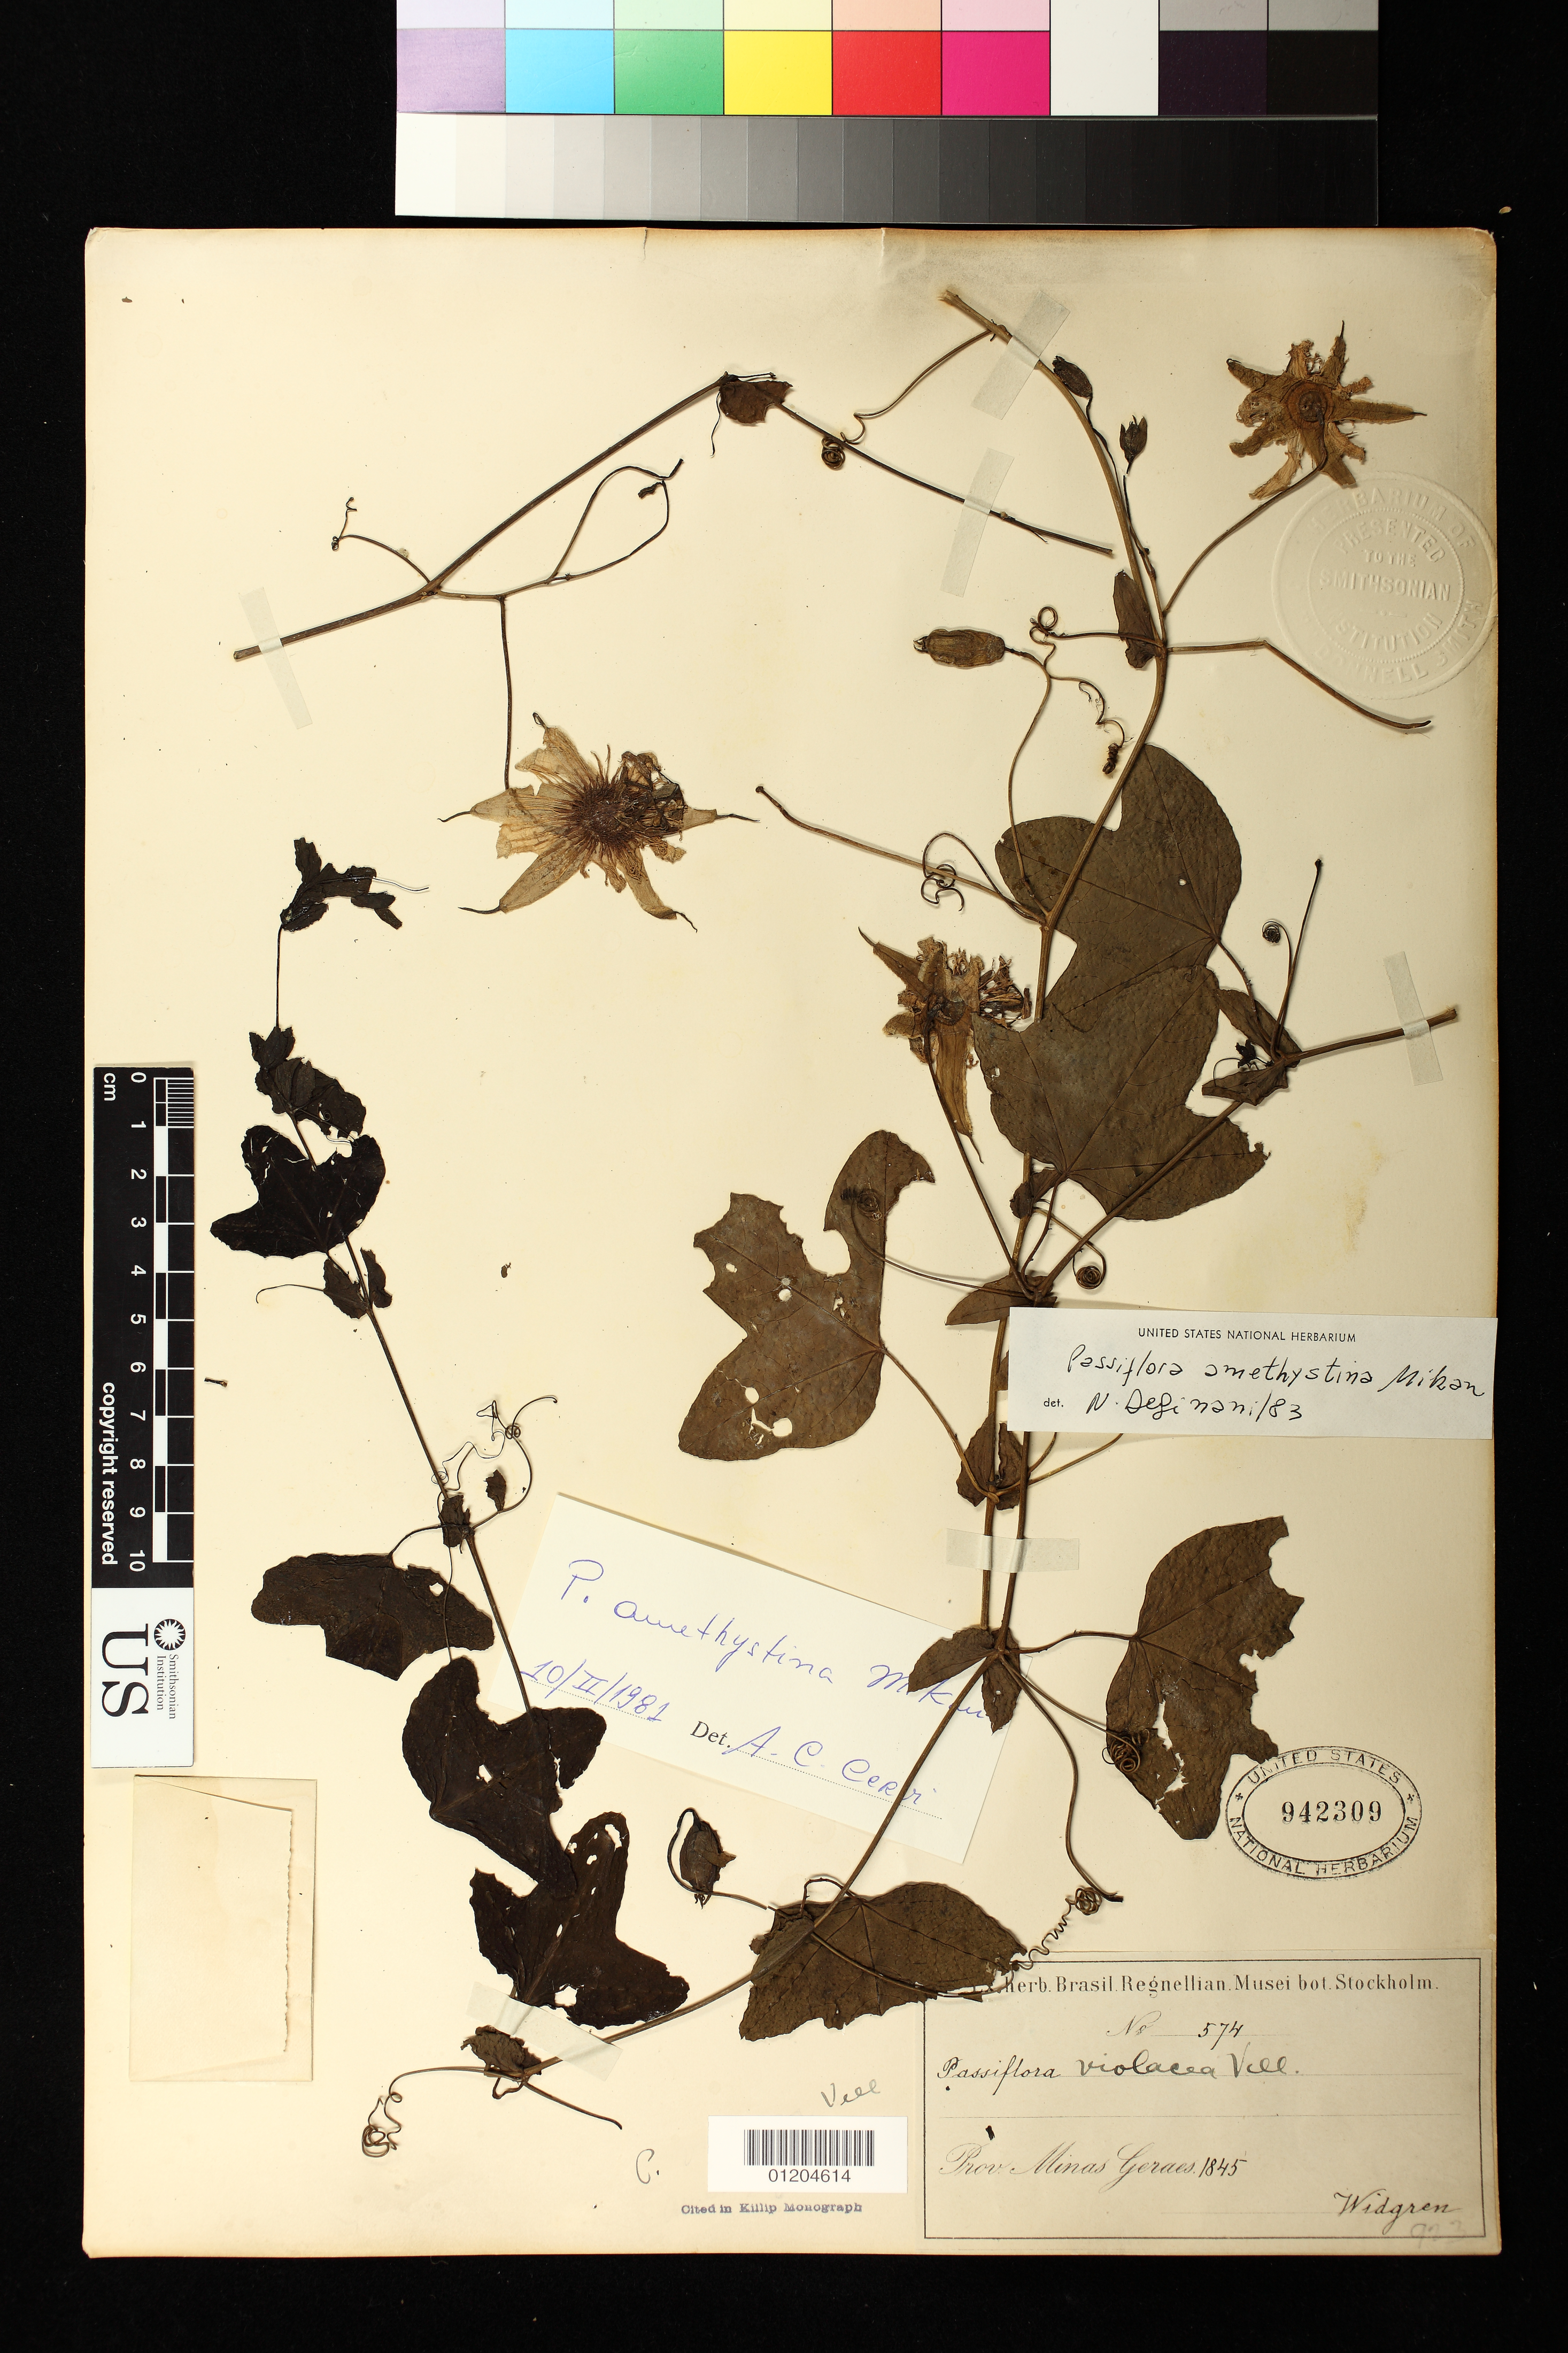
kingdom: Plantae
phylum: Tracheophyta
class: Magnoliopsida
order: Malpighiales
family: Passifloraceae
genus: Passiflora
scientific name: Passiflora amethystina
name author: J.C. Mikan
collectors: Widgren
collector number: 574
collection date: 1845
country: Brazil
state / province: Minas Gerais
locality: "Probably from Caldas."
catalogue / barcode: US 942309